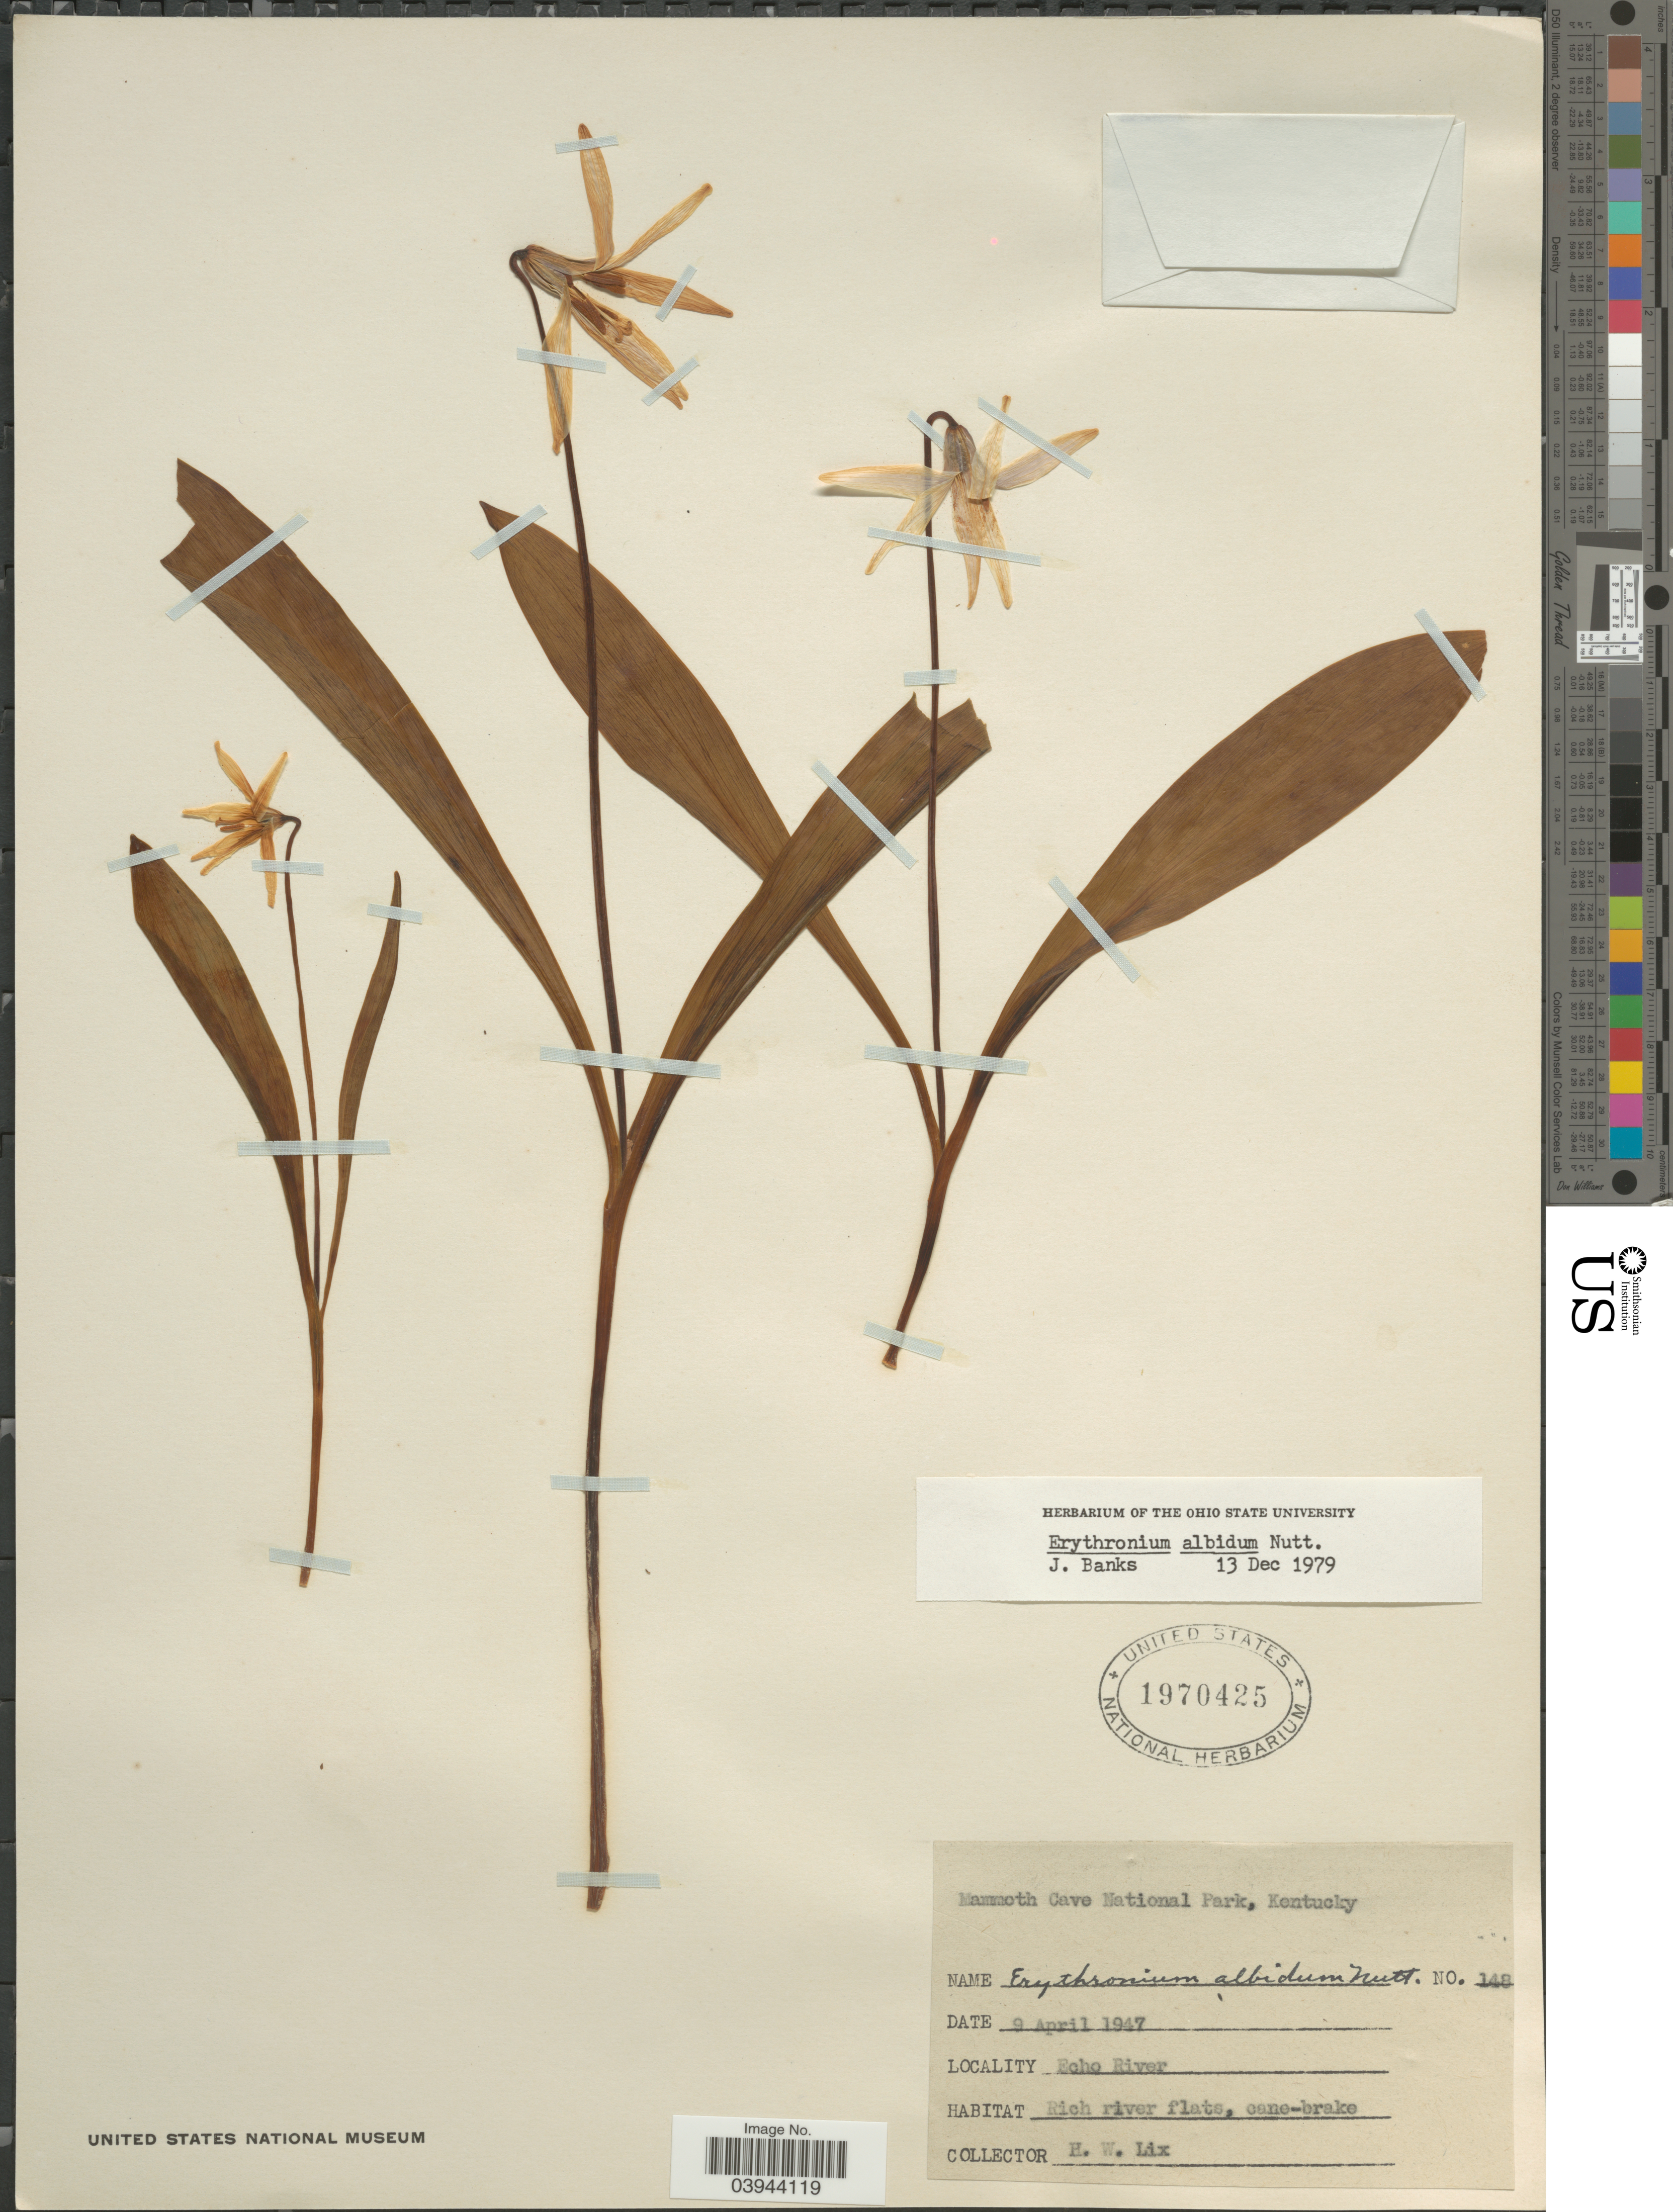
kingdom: Plantae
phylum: Tracheophyta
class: Liliopsida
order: Liliales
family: Liliaceae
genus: Erythronium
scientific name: Erythronium albidum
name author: Nutt.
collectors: H. W. Lix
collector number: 148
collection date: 1947-04-09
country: United States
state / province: Kentucky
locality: Mammoth Cave National Park. Echo River.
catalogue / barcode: US 1970425